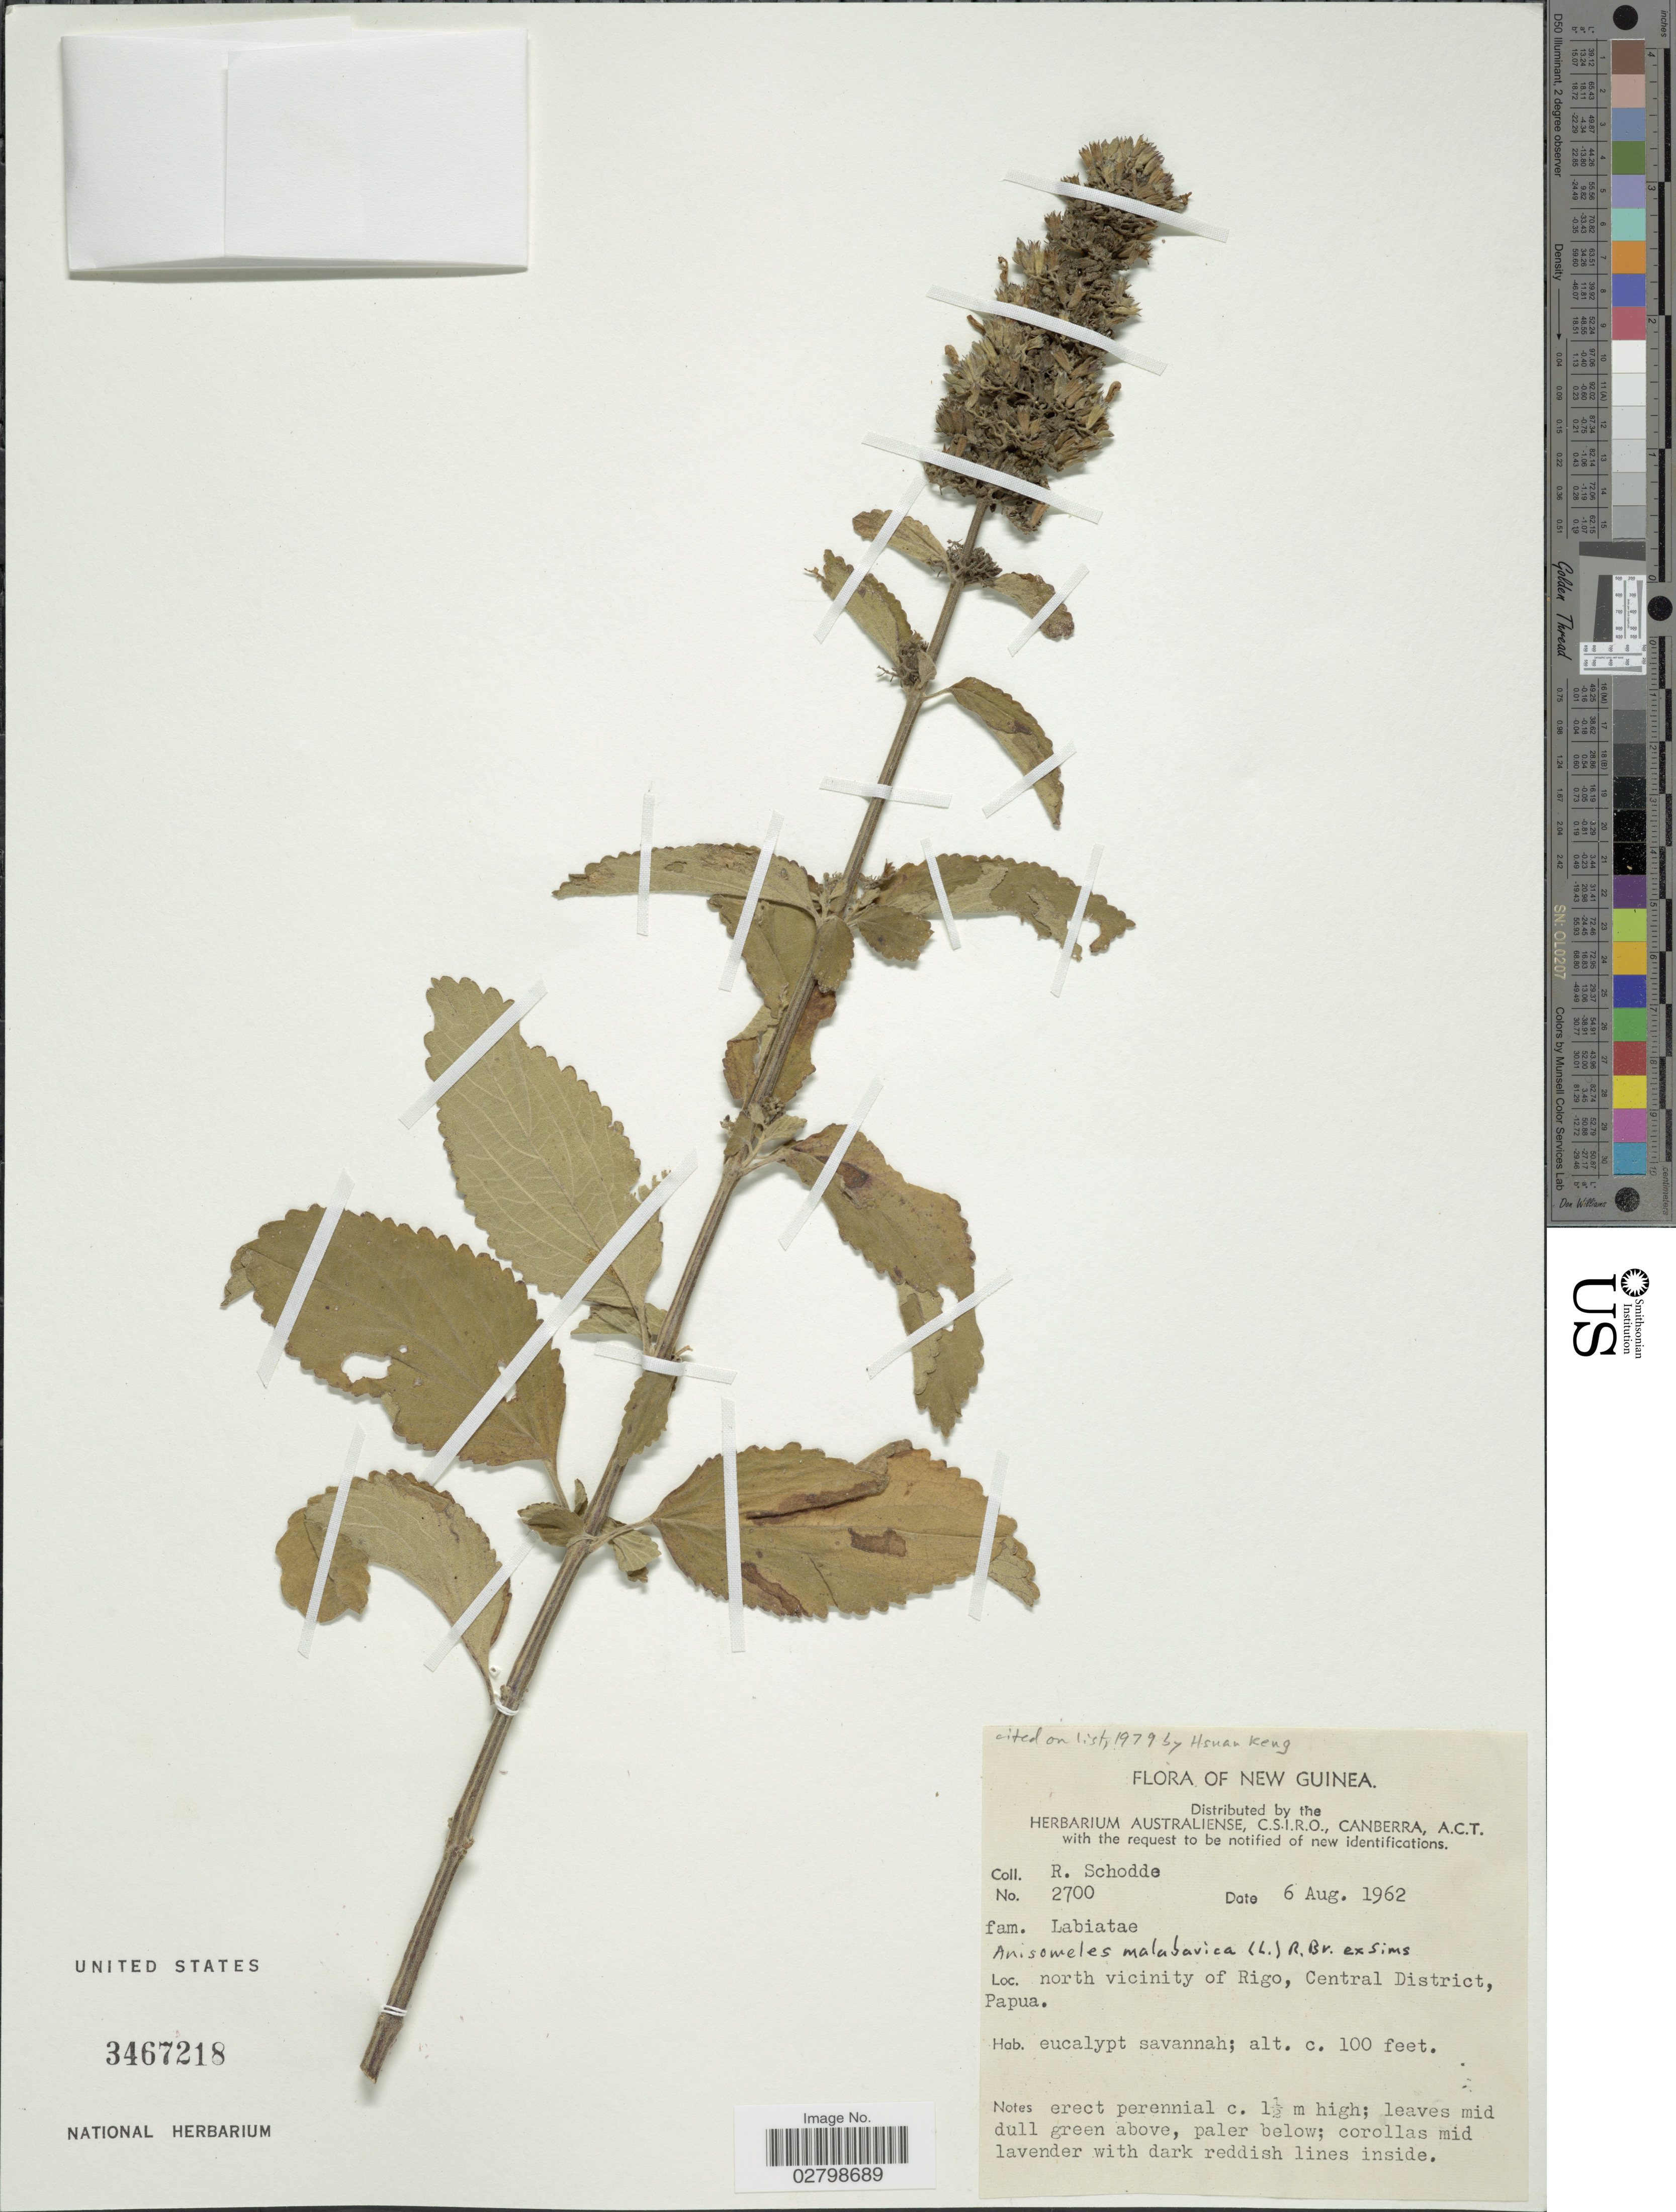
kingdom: Plantae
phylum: Tracheophyta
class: Magnoliopsida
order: Lamiales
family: Lamiaceae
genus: Anisomeles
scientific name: Anisomeles malabarica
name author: (L.) R. Br. ex Sims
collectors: R. Schodde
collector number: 2700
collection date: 1962-08-06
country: Papua New Guinea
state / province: Central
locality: New Guinea, north vicinity of Rigo, Central District, Papua.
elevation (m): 30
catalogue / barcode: US 3467218